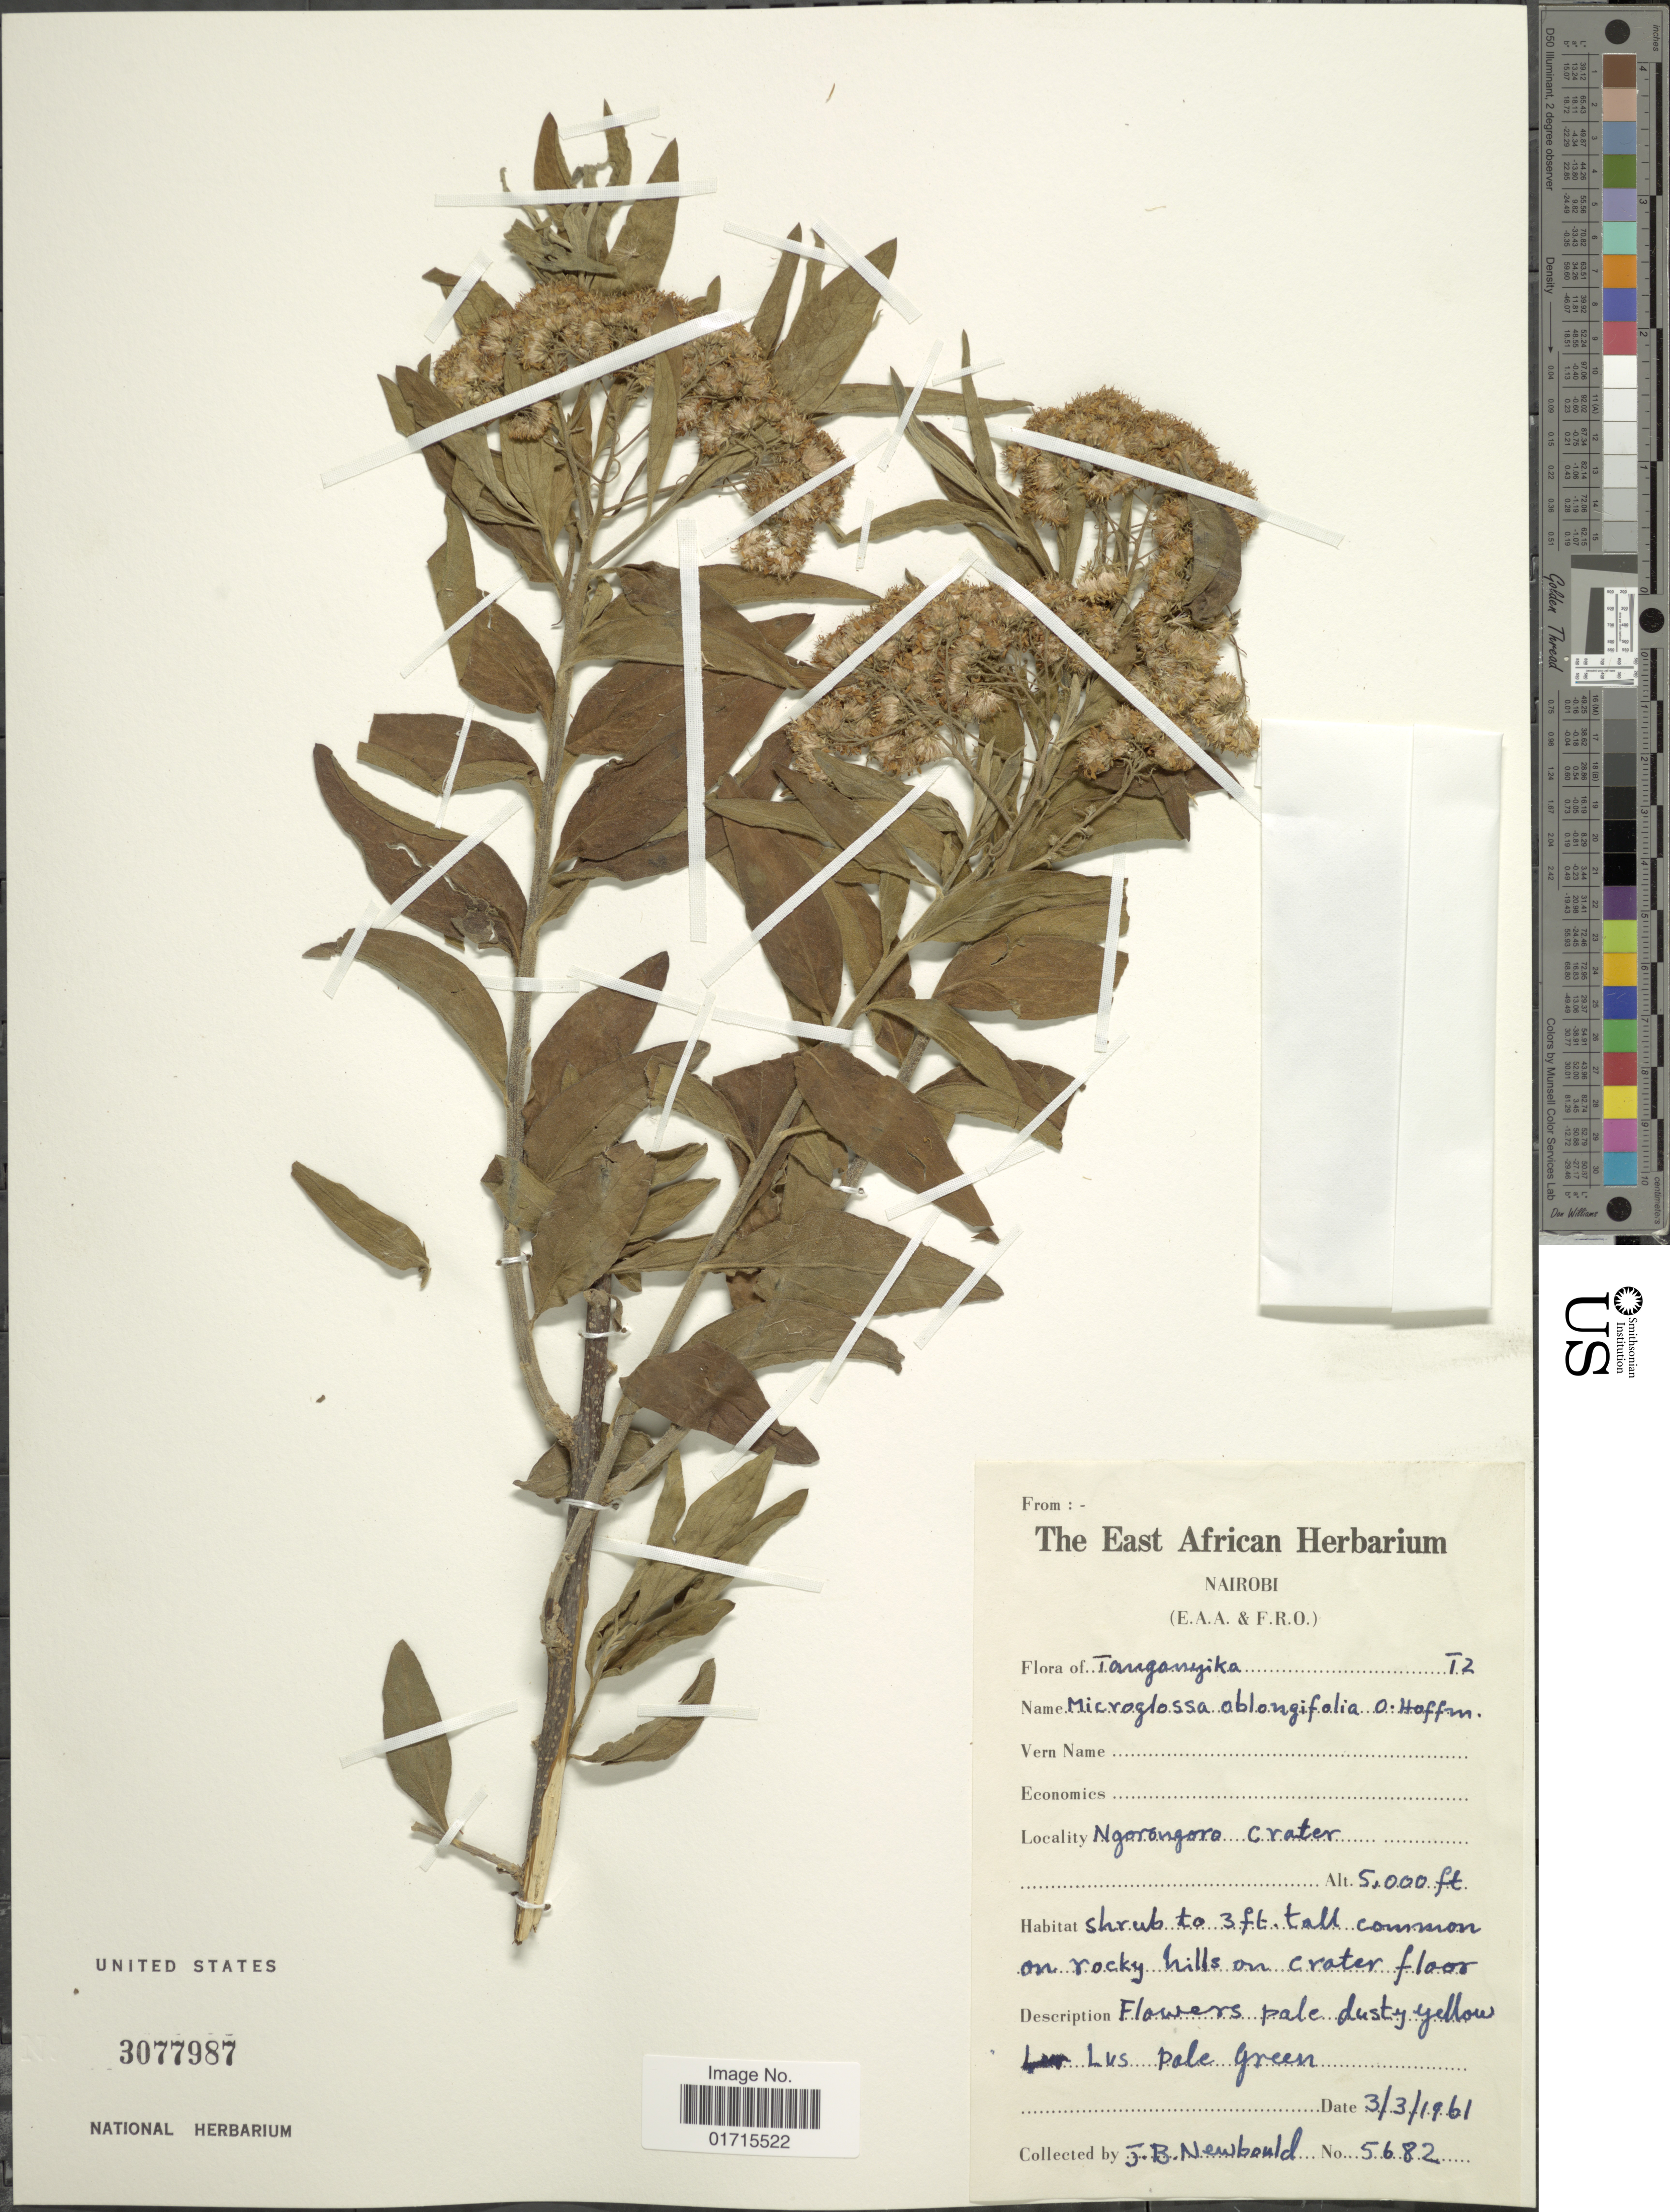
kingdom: Plantae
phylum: Tracheophyta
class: Magnoliopsida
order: Asterales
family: Asteraceae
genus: Microglossa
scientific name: Microglossa oblongifolia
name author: O. Hoffm.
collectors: J. Newbould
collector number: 5682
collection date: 1961-03-03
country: Tanzania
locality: Tanganyika. Ngorongoro Crater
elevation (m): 1524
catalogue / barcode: US 3077987